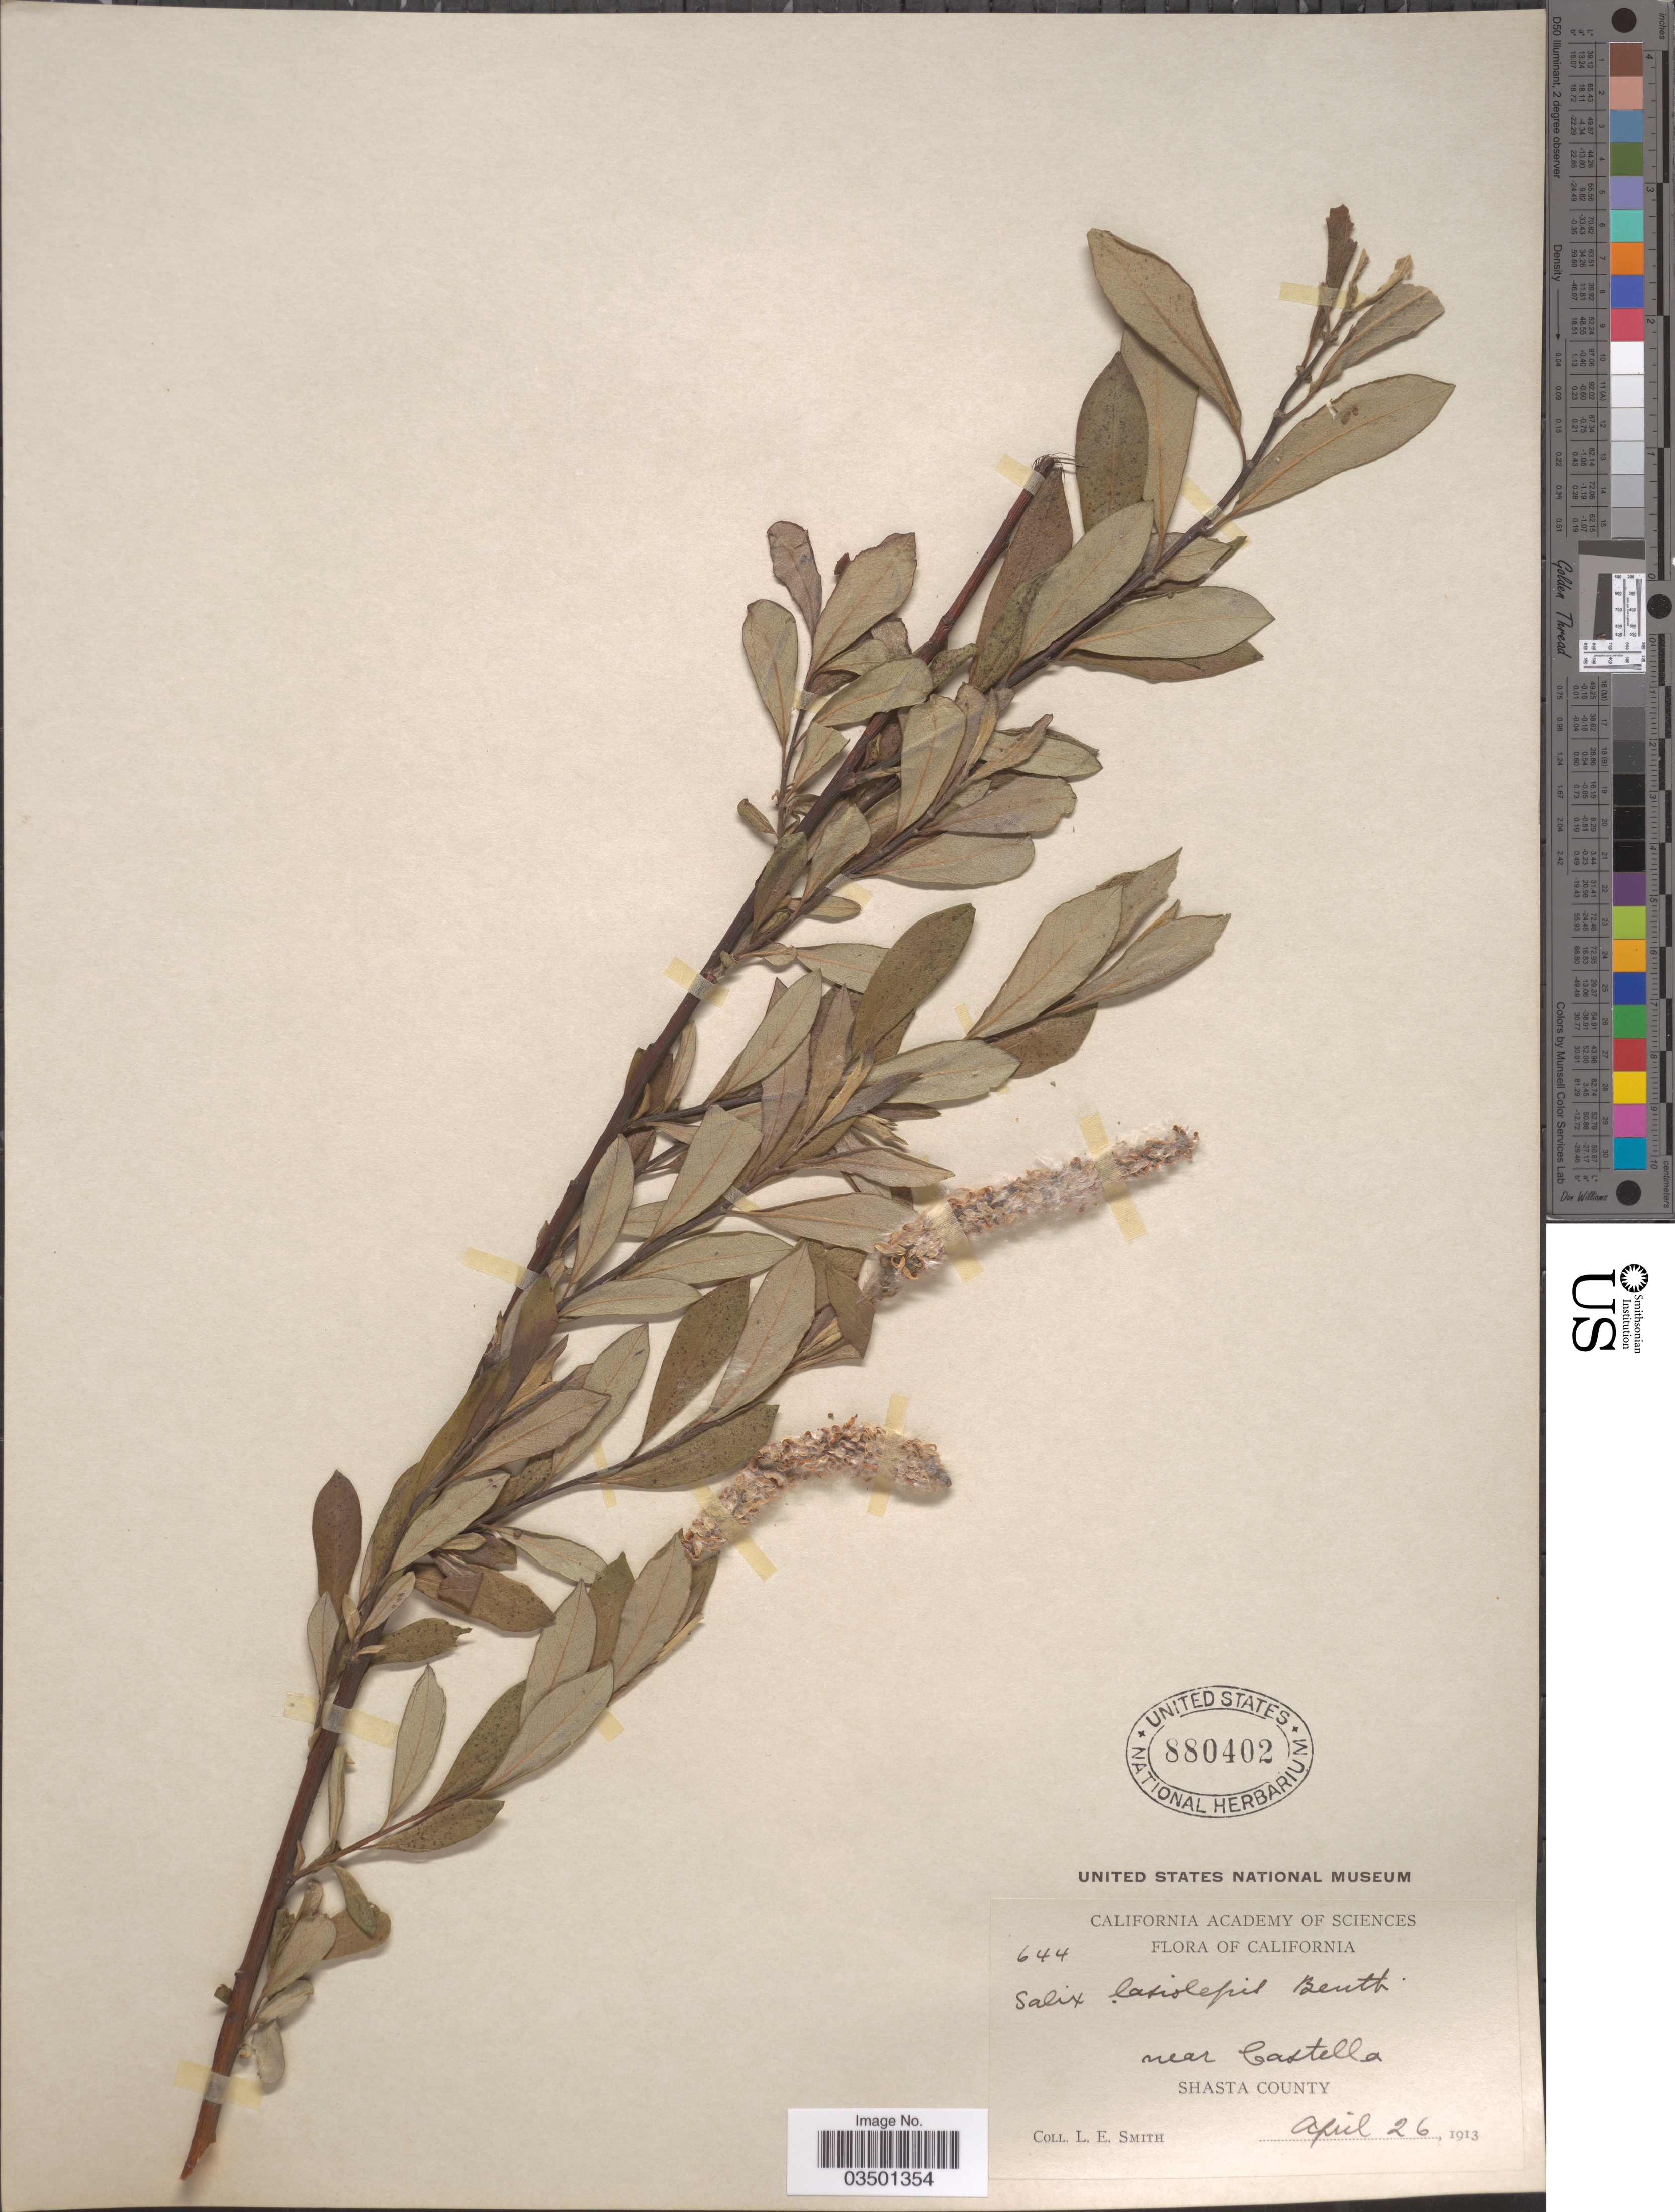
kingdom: Plantae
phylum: Tracheophyta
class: Magnoliopsida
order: Malpighiales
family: Salicaceae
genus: Salix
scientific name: Salix lasiolepis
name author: Benth.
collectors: L. E. Smith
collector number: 644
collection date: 1913-04-26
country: United States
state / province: California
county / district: Shasta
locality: Near Castella. Shasta County.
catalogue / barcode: US 880402